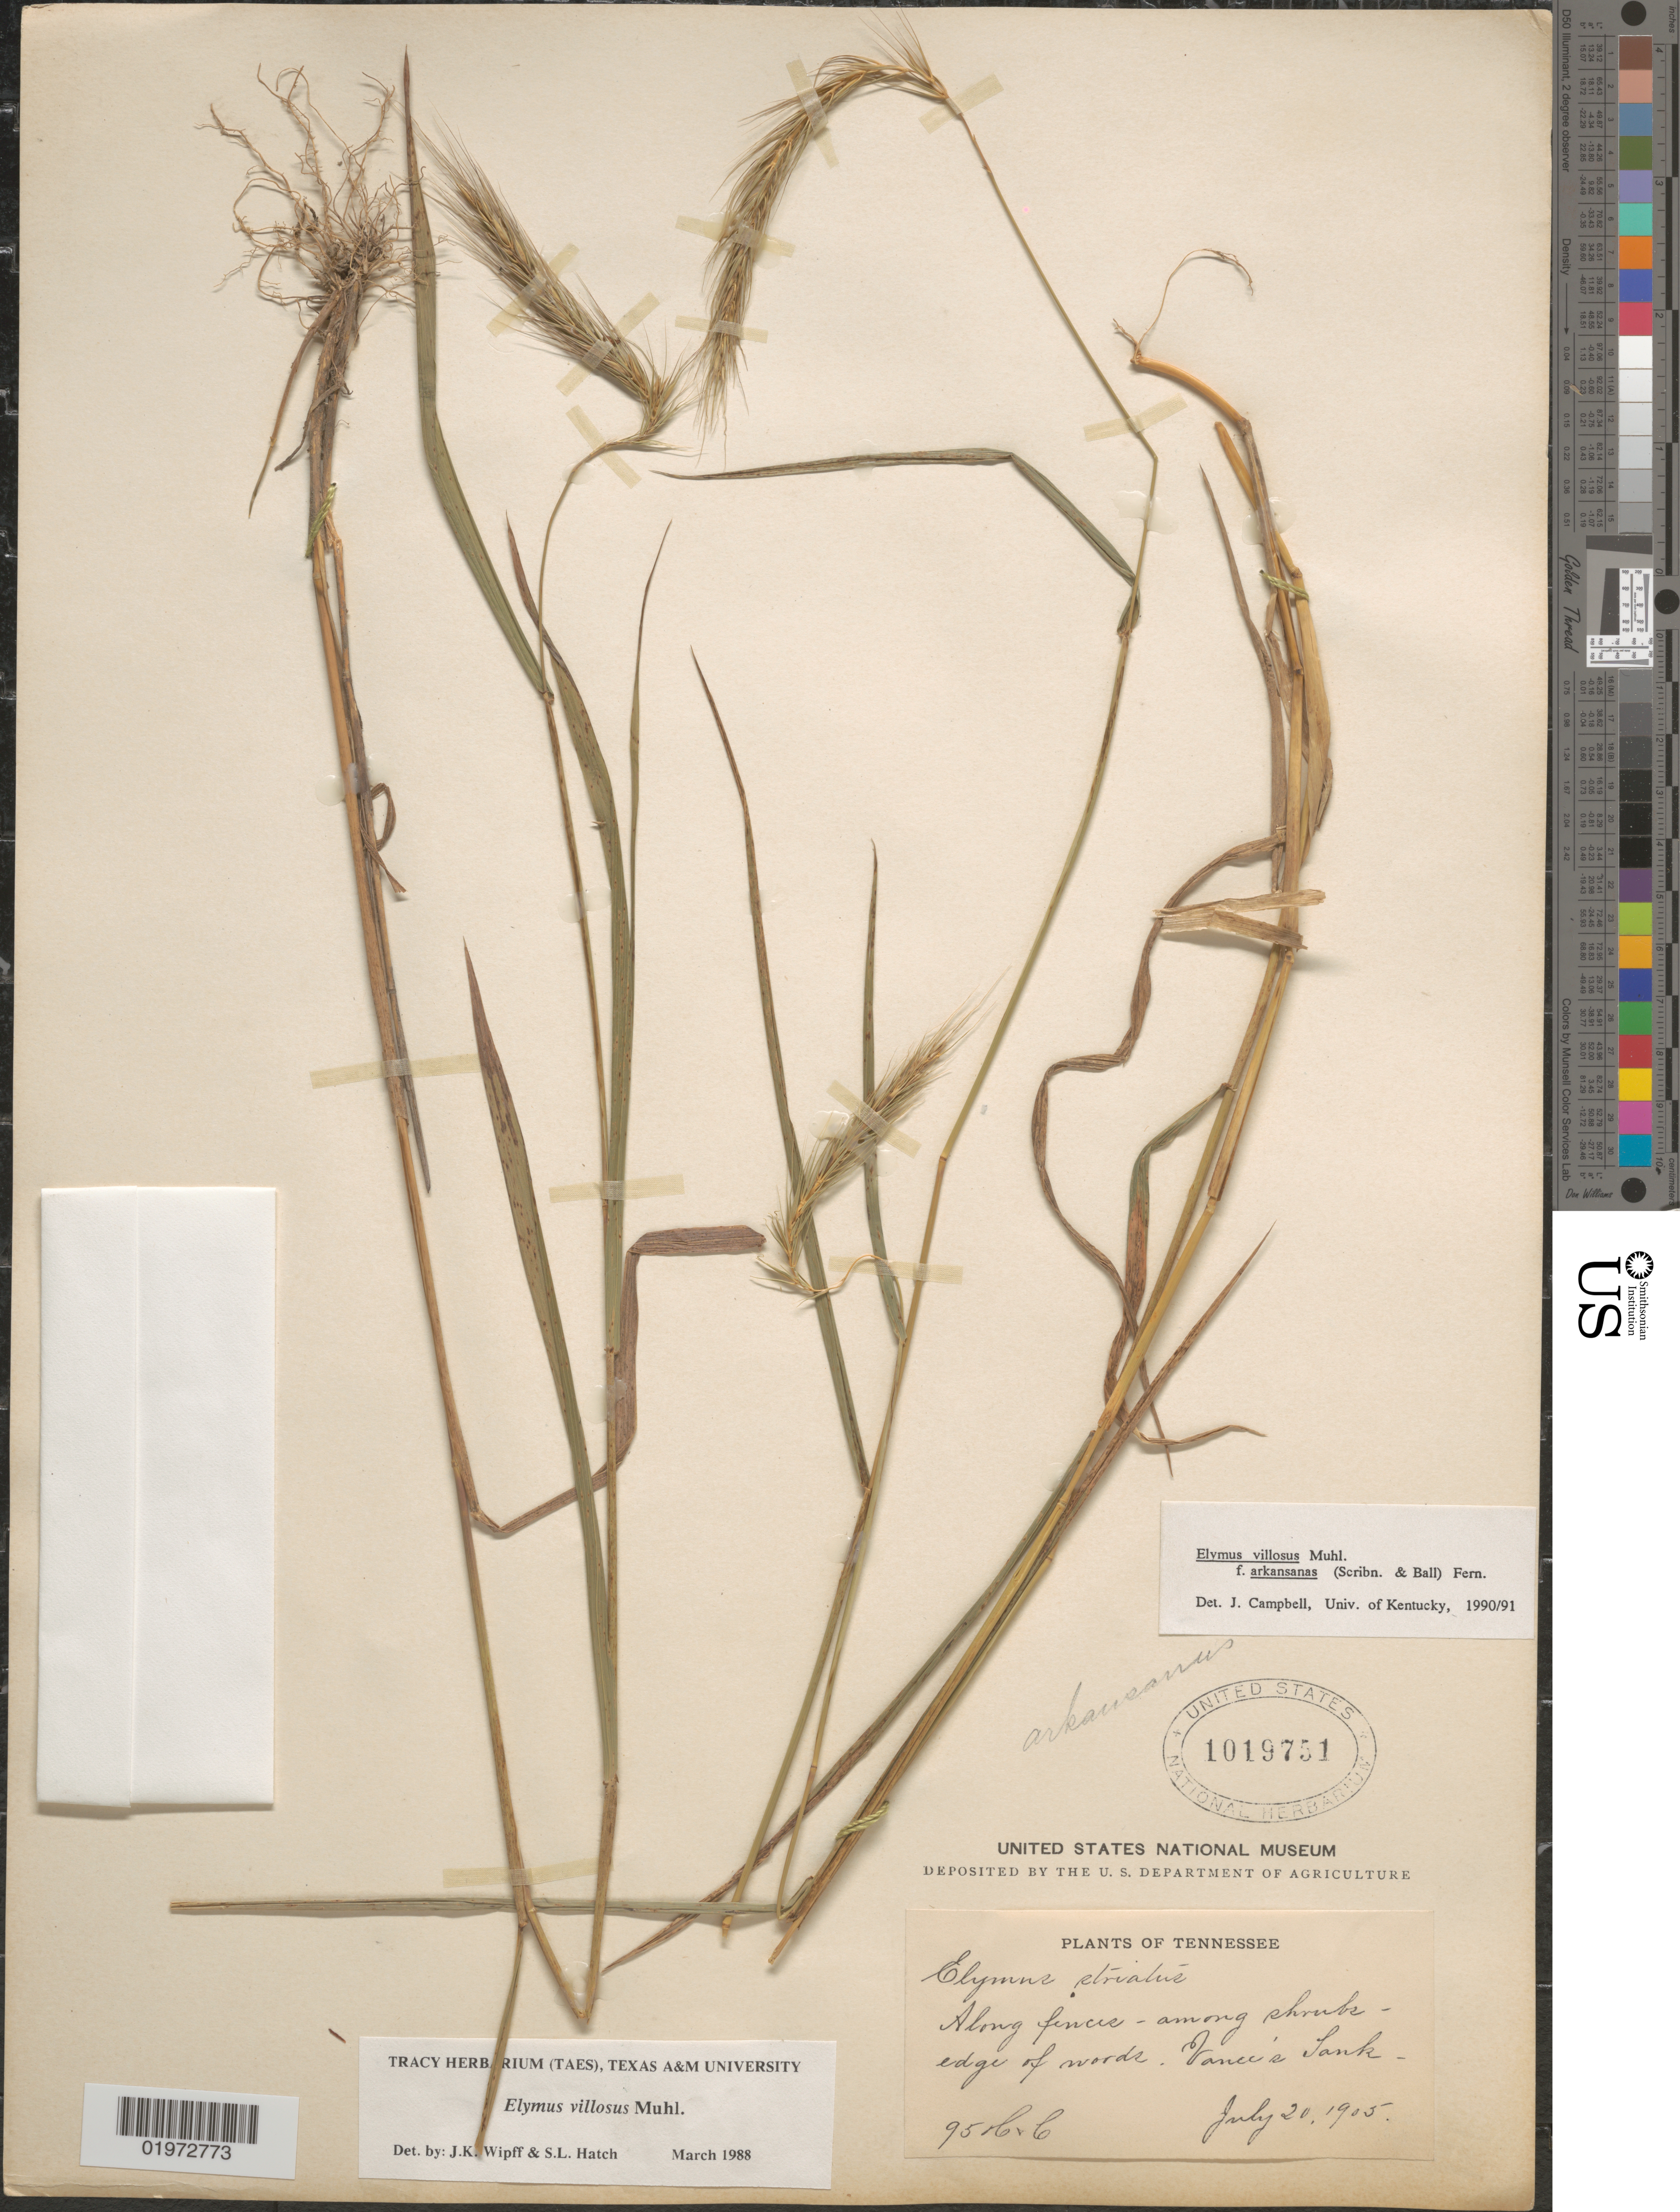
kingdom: Plantae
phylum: Tracheophyta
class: Liliopsida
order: Poales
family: Poaceae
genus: Elymus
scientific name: Elymus villosus var. arkansanus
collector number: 95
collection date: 1905-07-20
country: United States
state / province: Tennessee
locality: Along fences-among shrubs-edge of woods, Vance's Tank.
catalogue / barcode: US 1019751